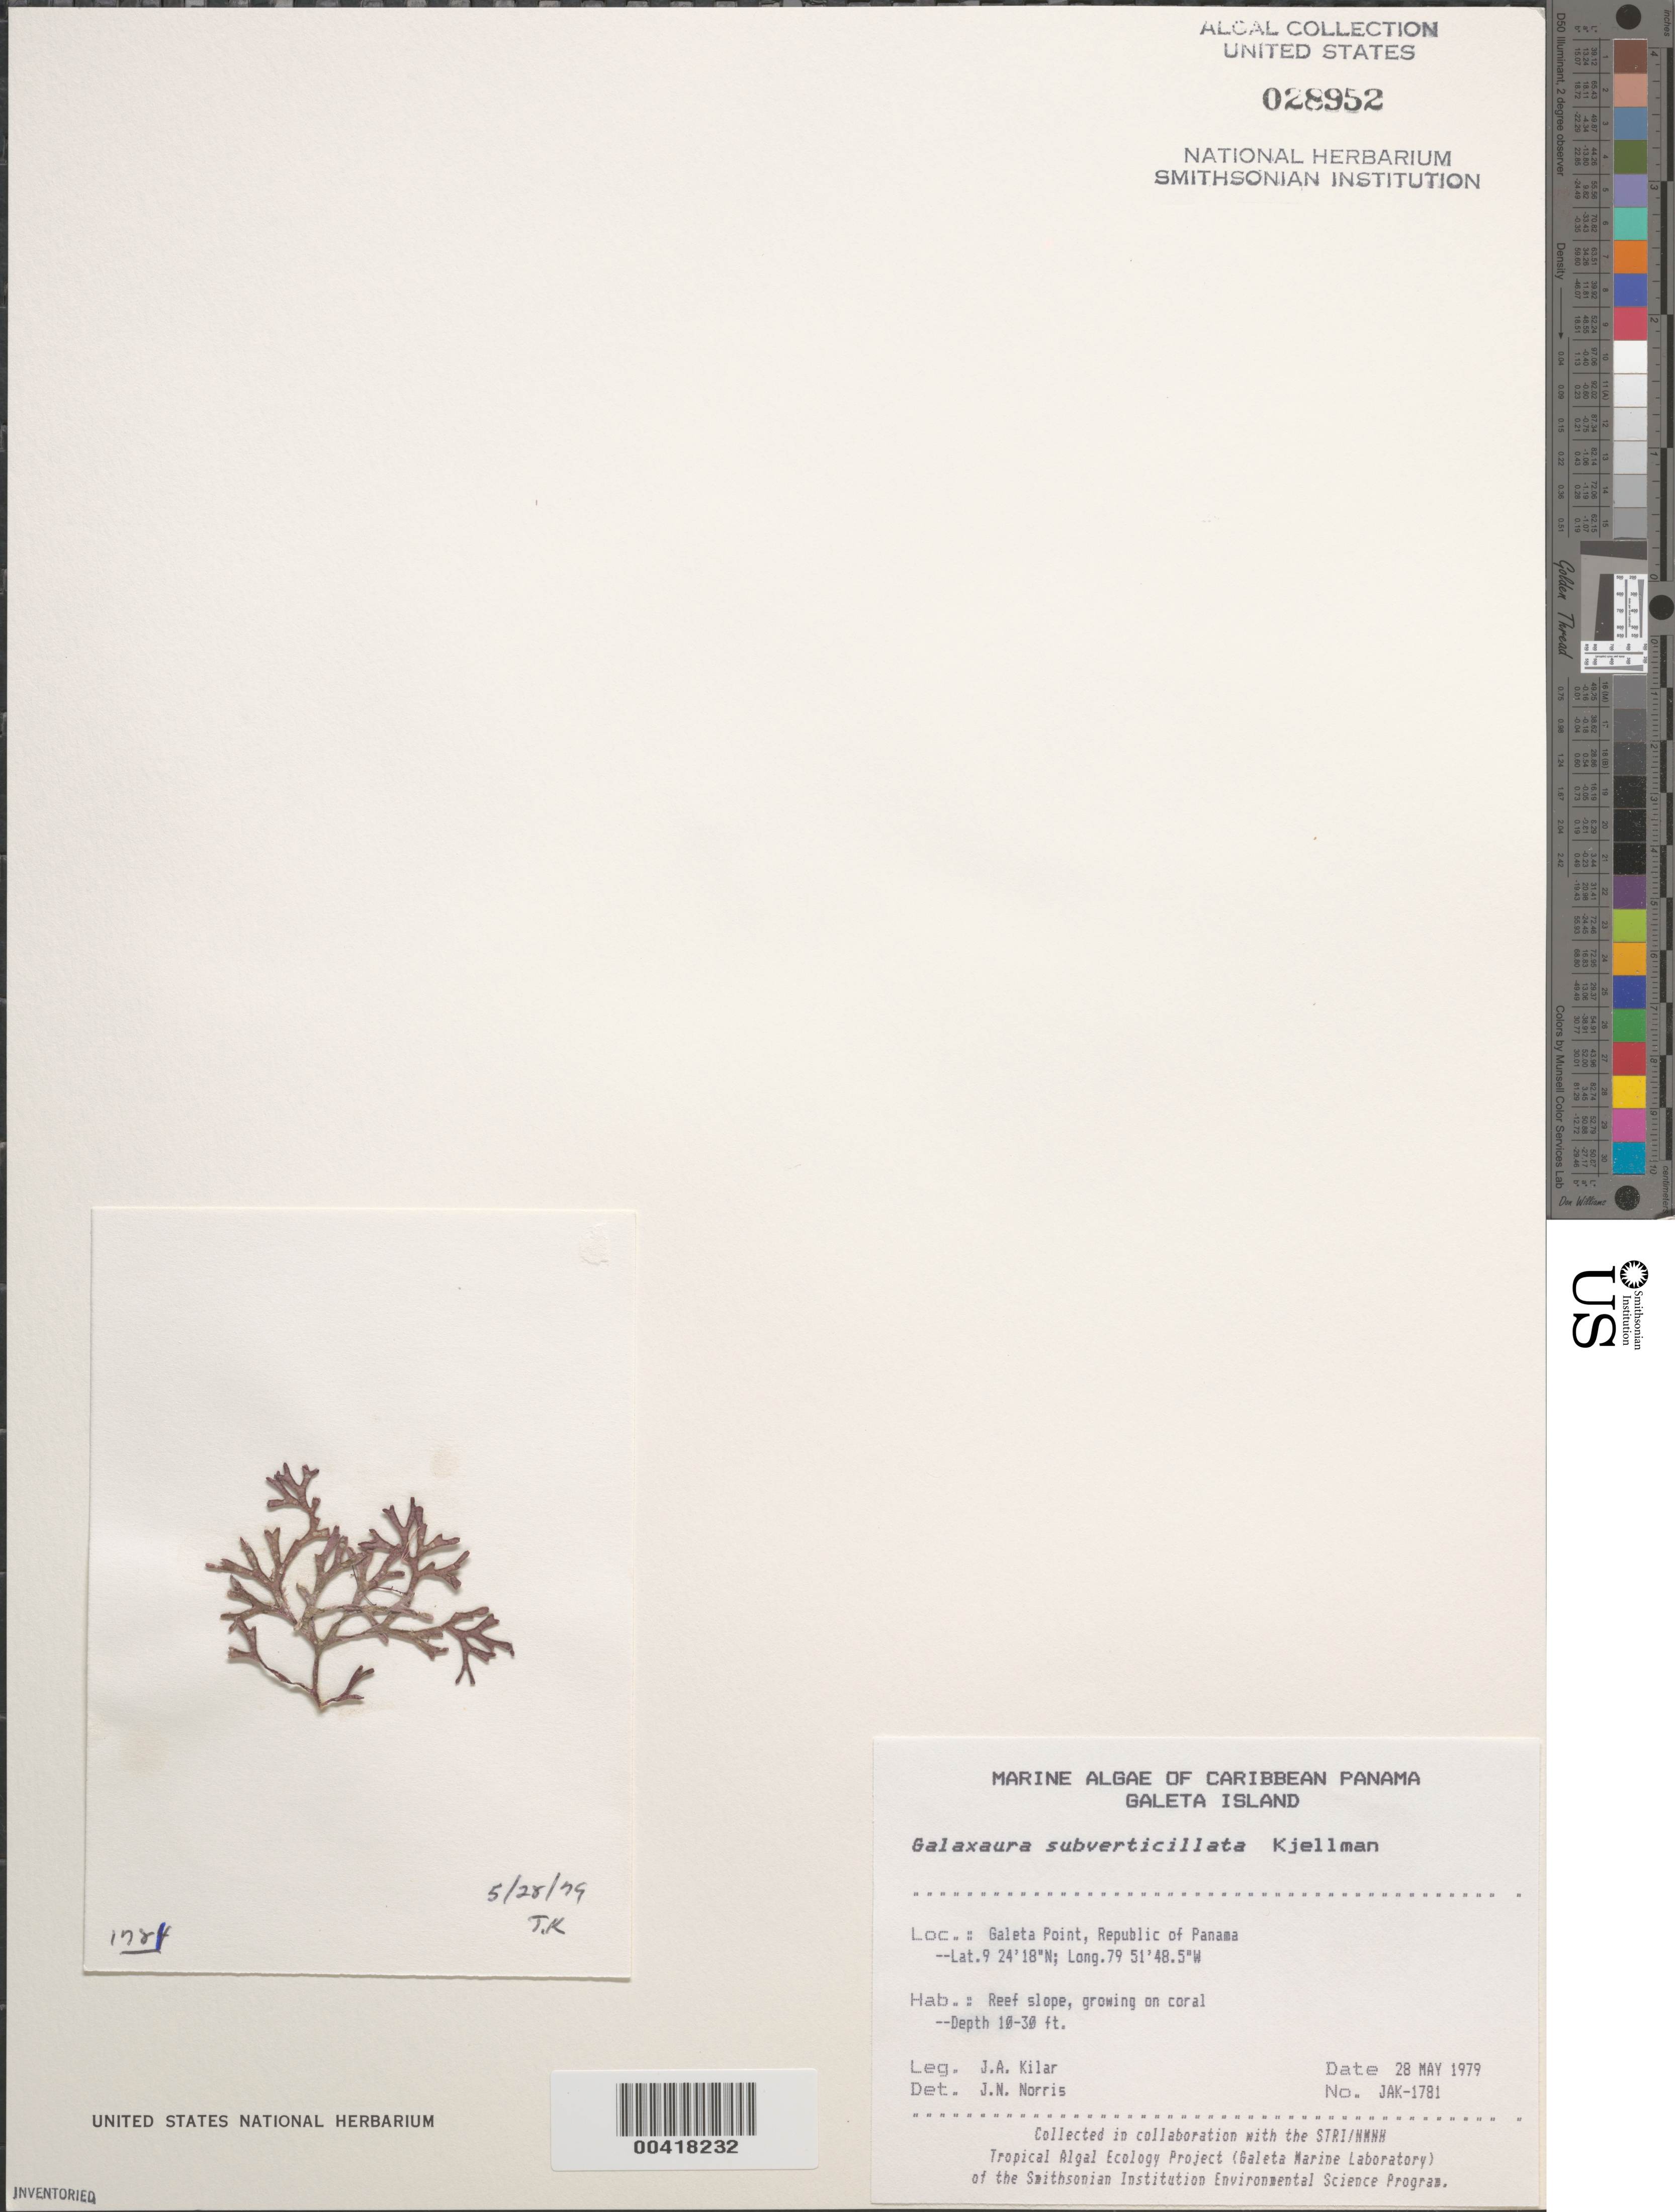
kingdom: Plantae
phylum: Rhodophyta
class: Florideophyceae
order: Nemaliales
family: Galaxauraceae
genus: Galaxaura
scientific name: Galaxaura rugosa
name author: (Ellis & Sol.) J.V.Lamouroux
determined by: Algae name updating Project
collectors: J. A. Kilar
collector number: JAK-1781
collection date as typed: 28 May 1979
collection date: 1979-05-28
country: Panama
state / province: Colón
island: Galeta Island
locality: Galeta Point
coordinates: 9 24' 18" N, 79 51' 48.5" W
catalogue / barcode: US 28952